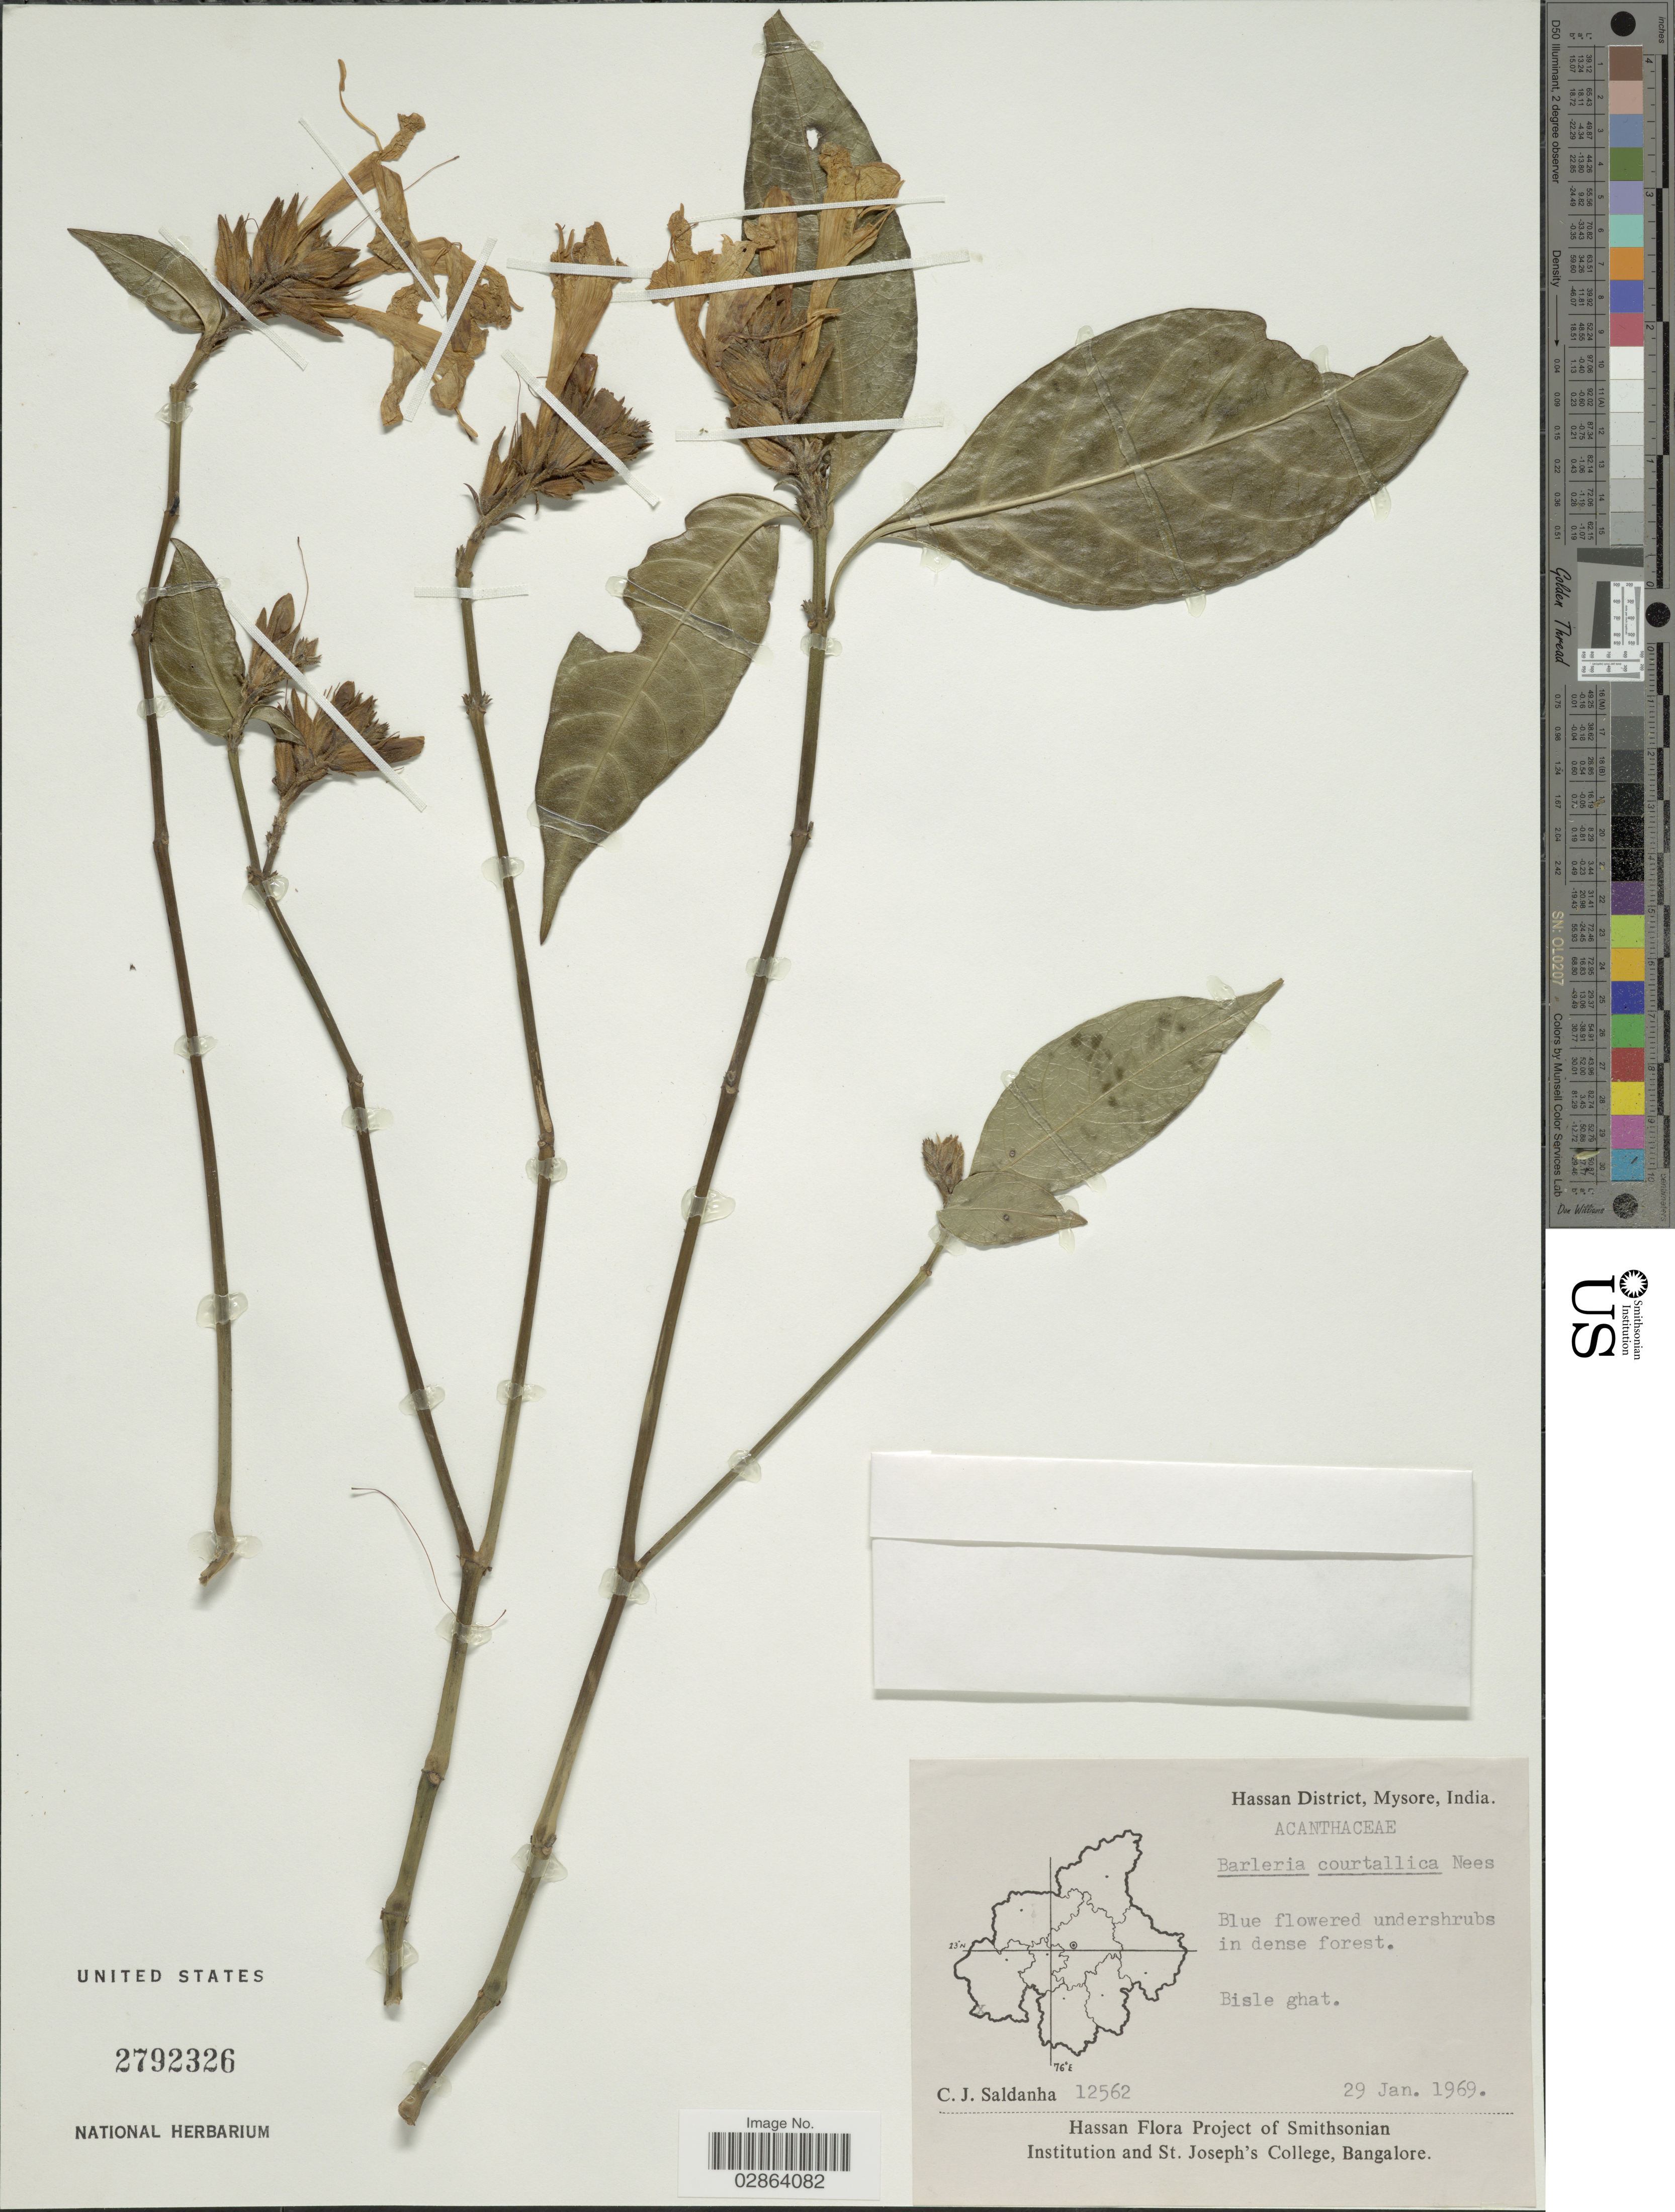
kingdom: Plantae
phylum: Tracheophyta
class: Magnoliopsida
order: Lamiales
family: Acanthaceae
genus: Barleria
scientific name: Barleria courtallica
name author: Nees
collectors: C. J. Saldanha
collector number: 12562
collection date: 1969-01-29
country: India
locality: Hassan District, Mysore, India, Bisle ghat.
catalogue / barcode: US 2792326